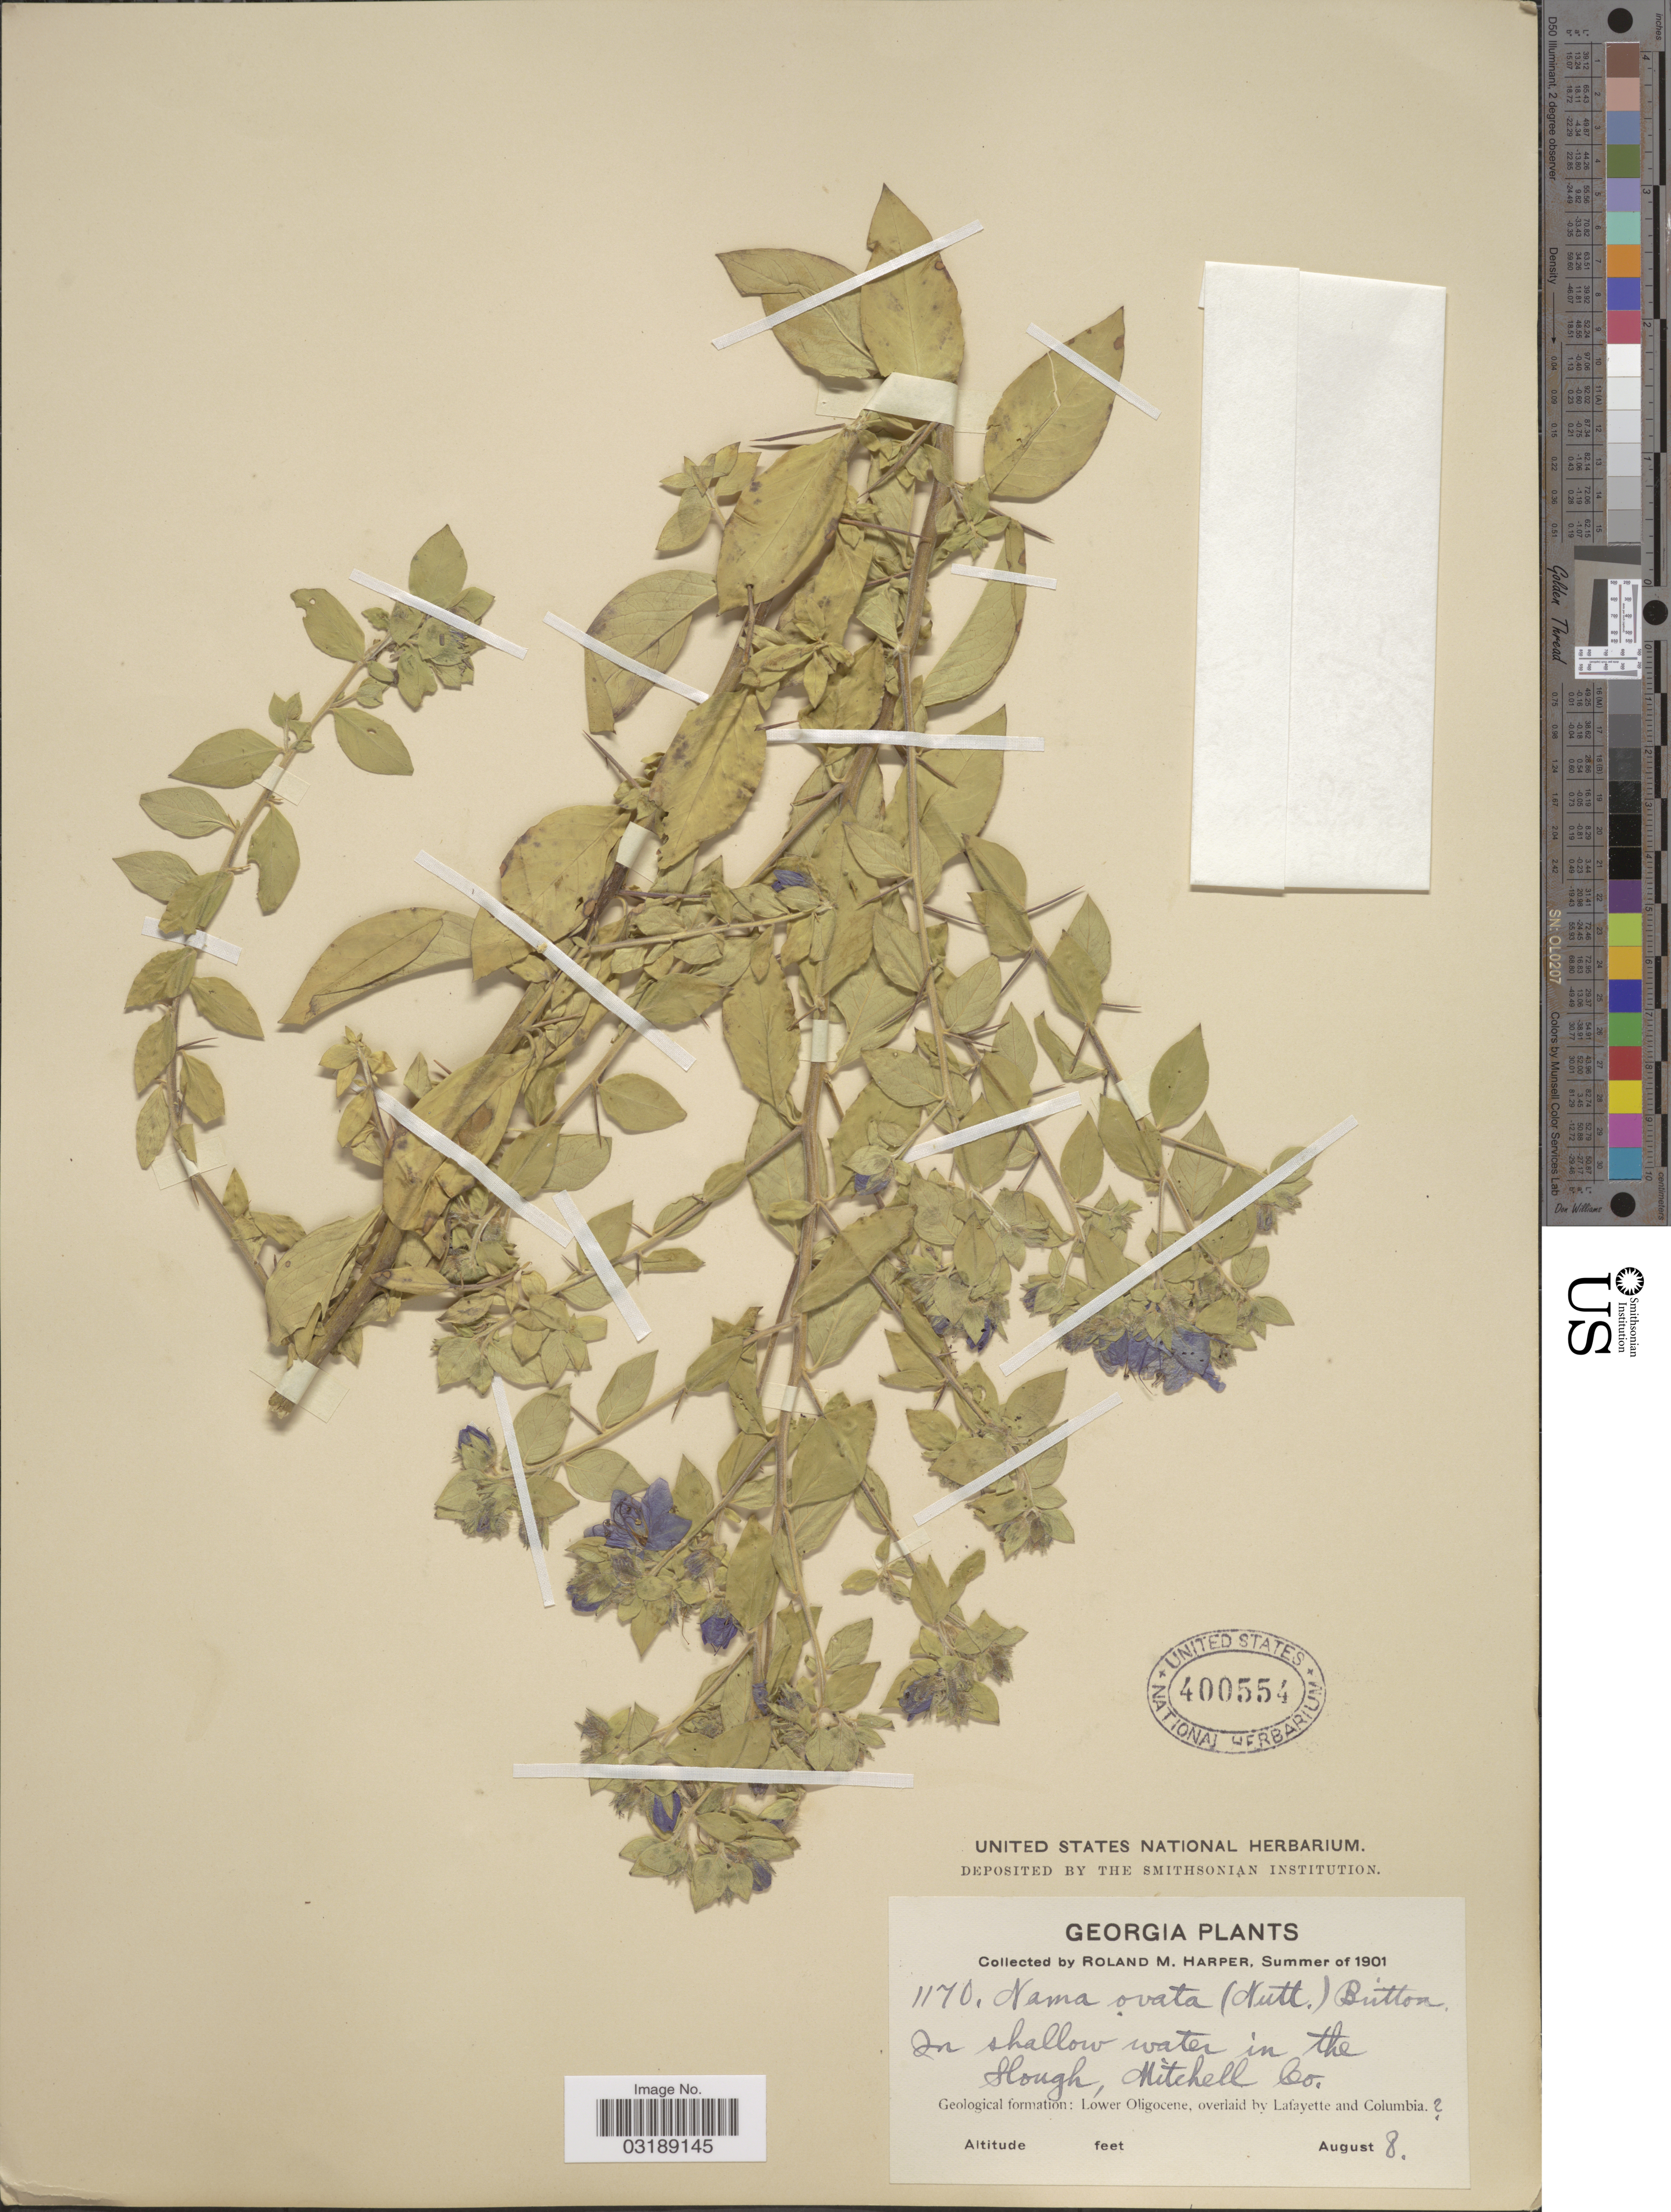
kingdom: Plantae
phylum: Tracheophyta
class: Magnoliopsida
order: Boraginales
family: Namaceae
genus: Nama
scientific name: Nama ovata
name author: (Nutt. ex Choisy) Britton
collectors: R. Harper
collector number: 1170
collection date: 1901-08-08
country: United States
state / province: Georgia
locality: In shallow water in the Slough, Mitchell Co., Geological formation: Lower Oligocene, overlaid by Lafayette and Columbia.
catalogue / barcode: US 400554